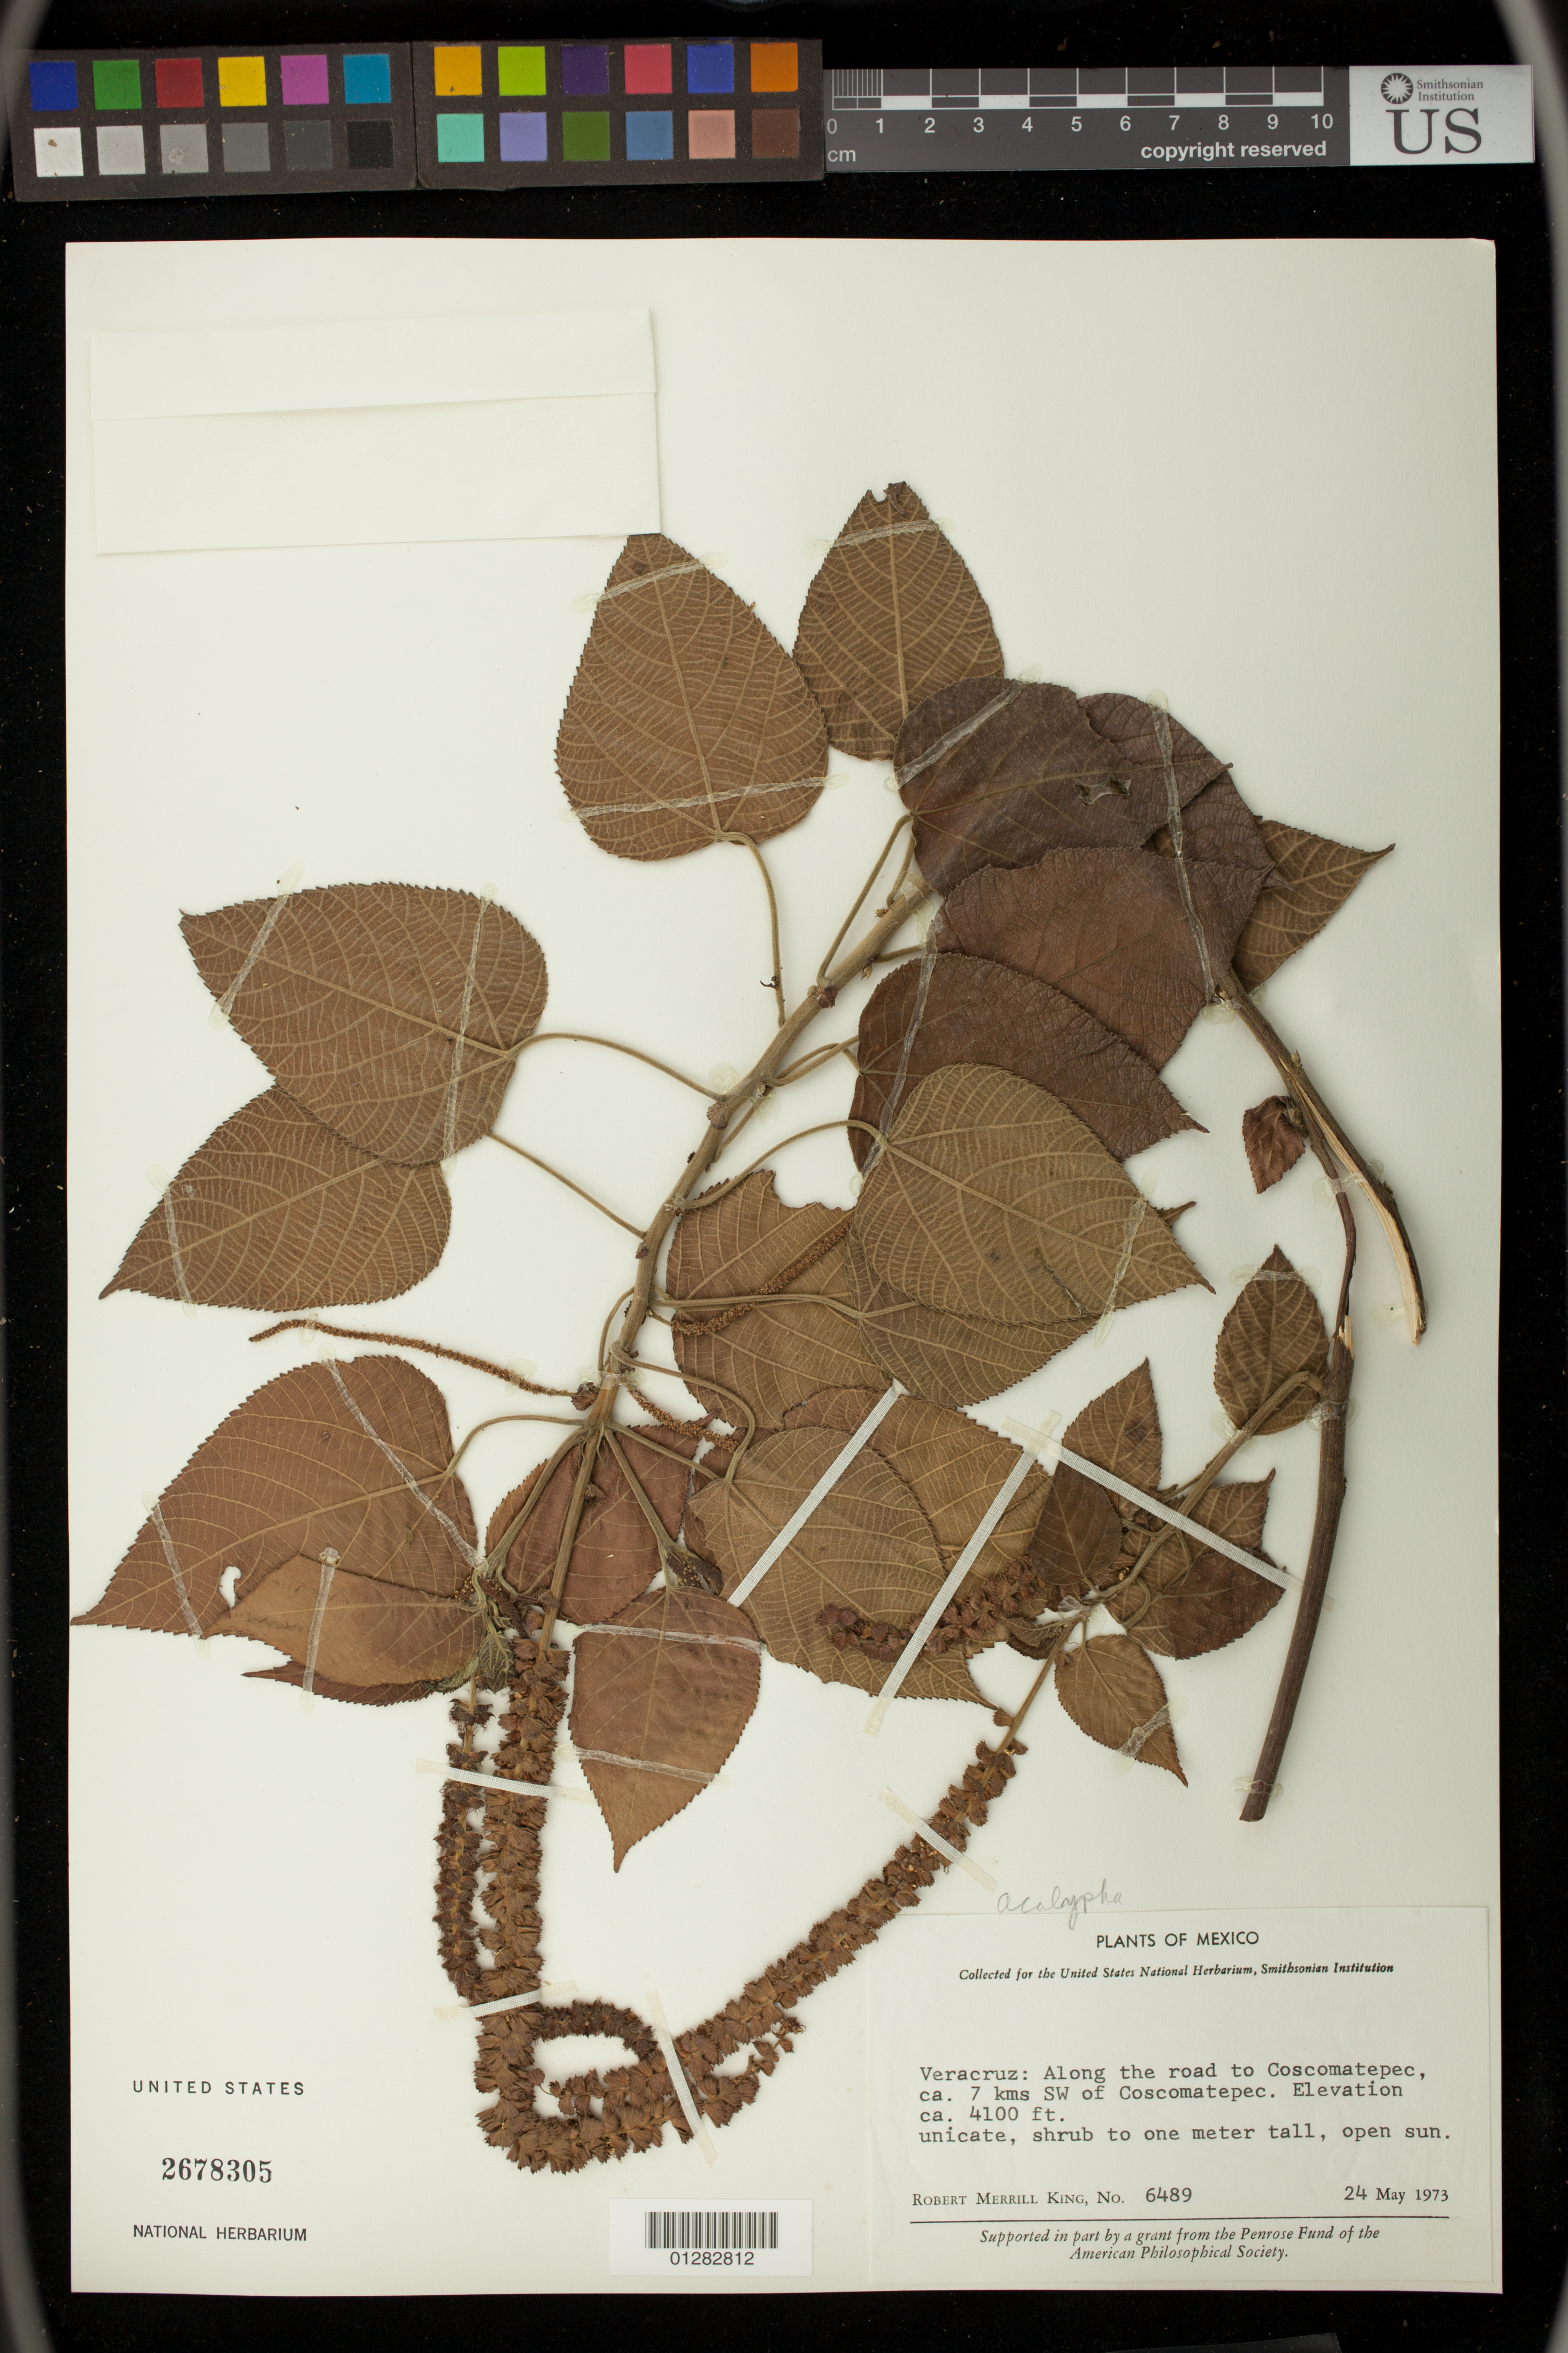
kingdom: Plantae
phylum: Tracheophyta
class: Magnoliopsida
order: Malpighiales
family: Euphorbiaceae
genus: Acalypha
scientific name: Acalypha sp.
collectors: R. M. King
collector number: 6489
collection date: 1973-05-24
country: Mexico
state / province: Veracruz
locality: Along road to Coscomatepec, ca. 7 kms SW of Coscomatepec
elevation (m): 1250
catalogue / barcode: US 2678305